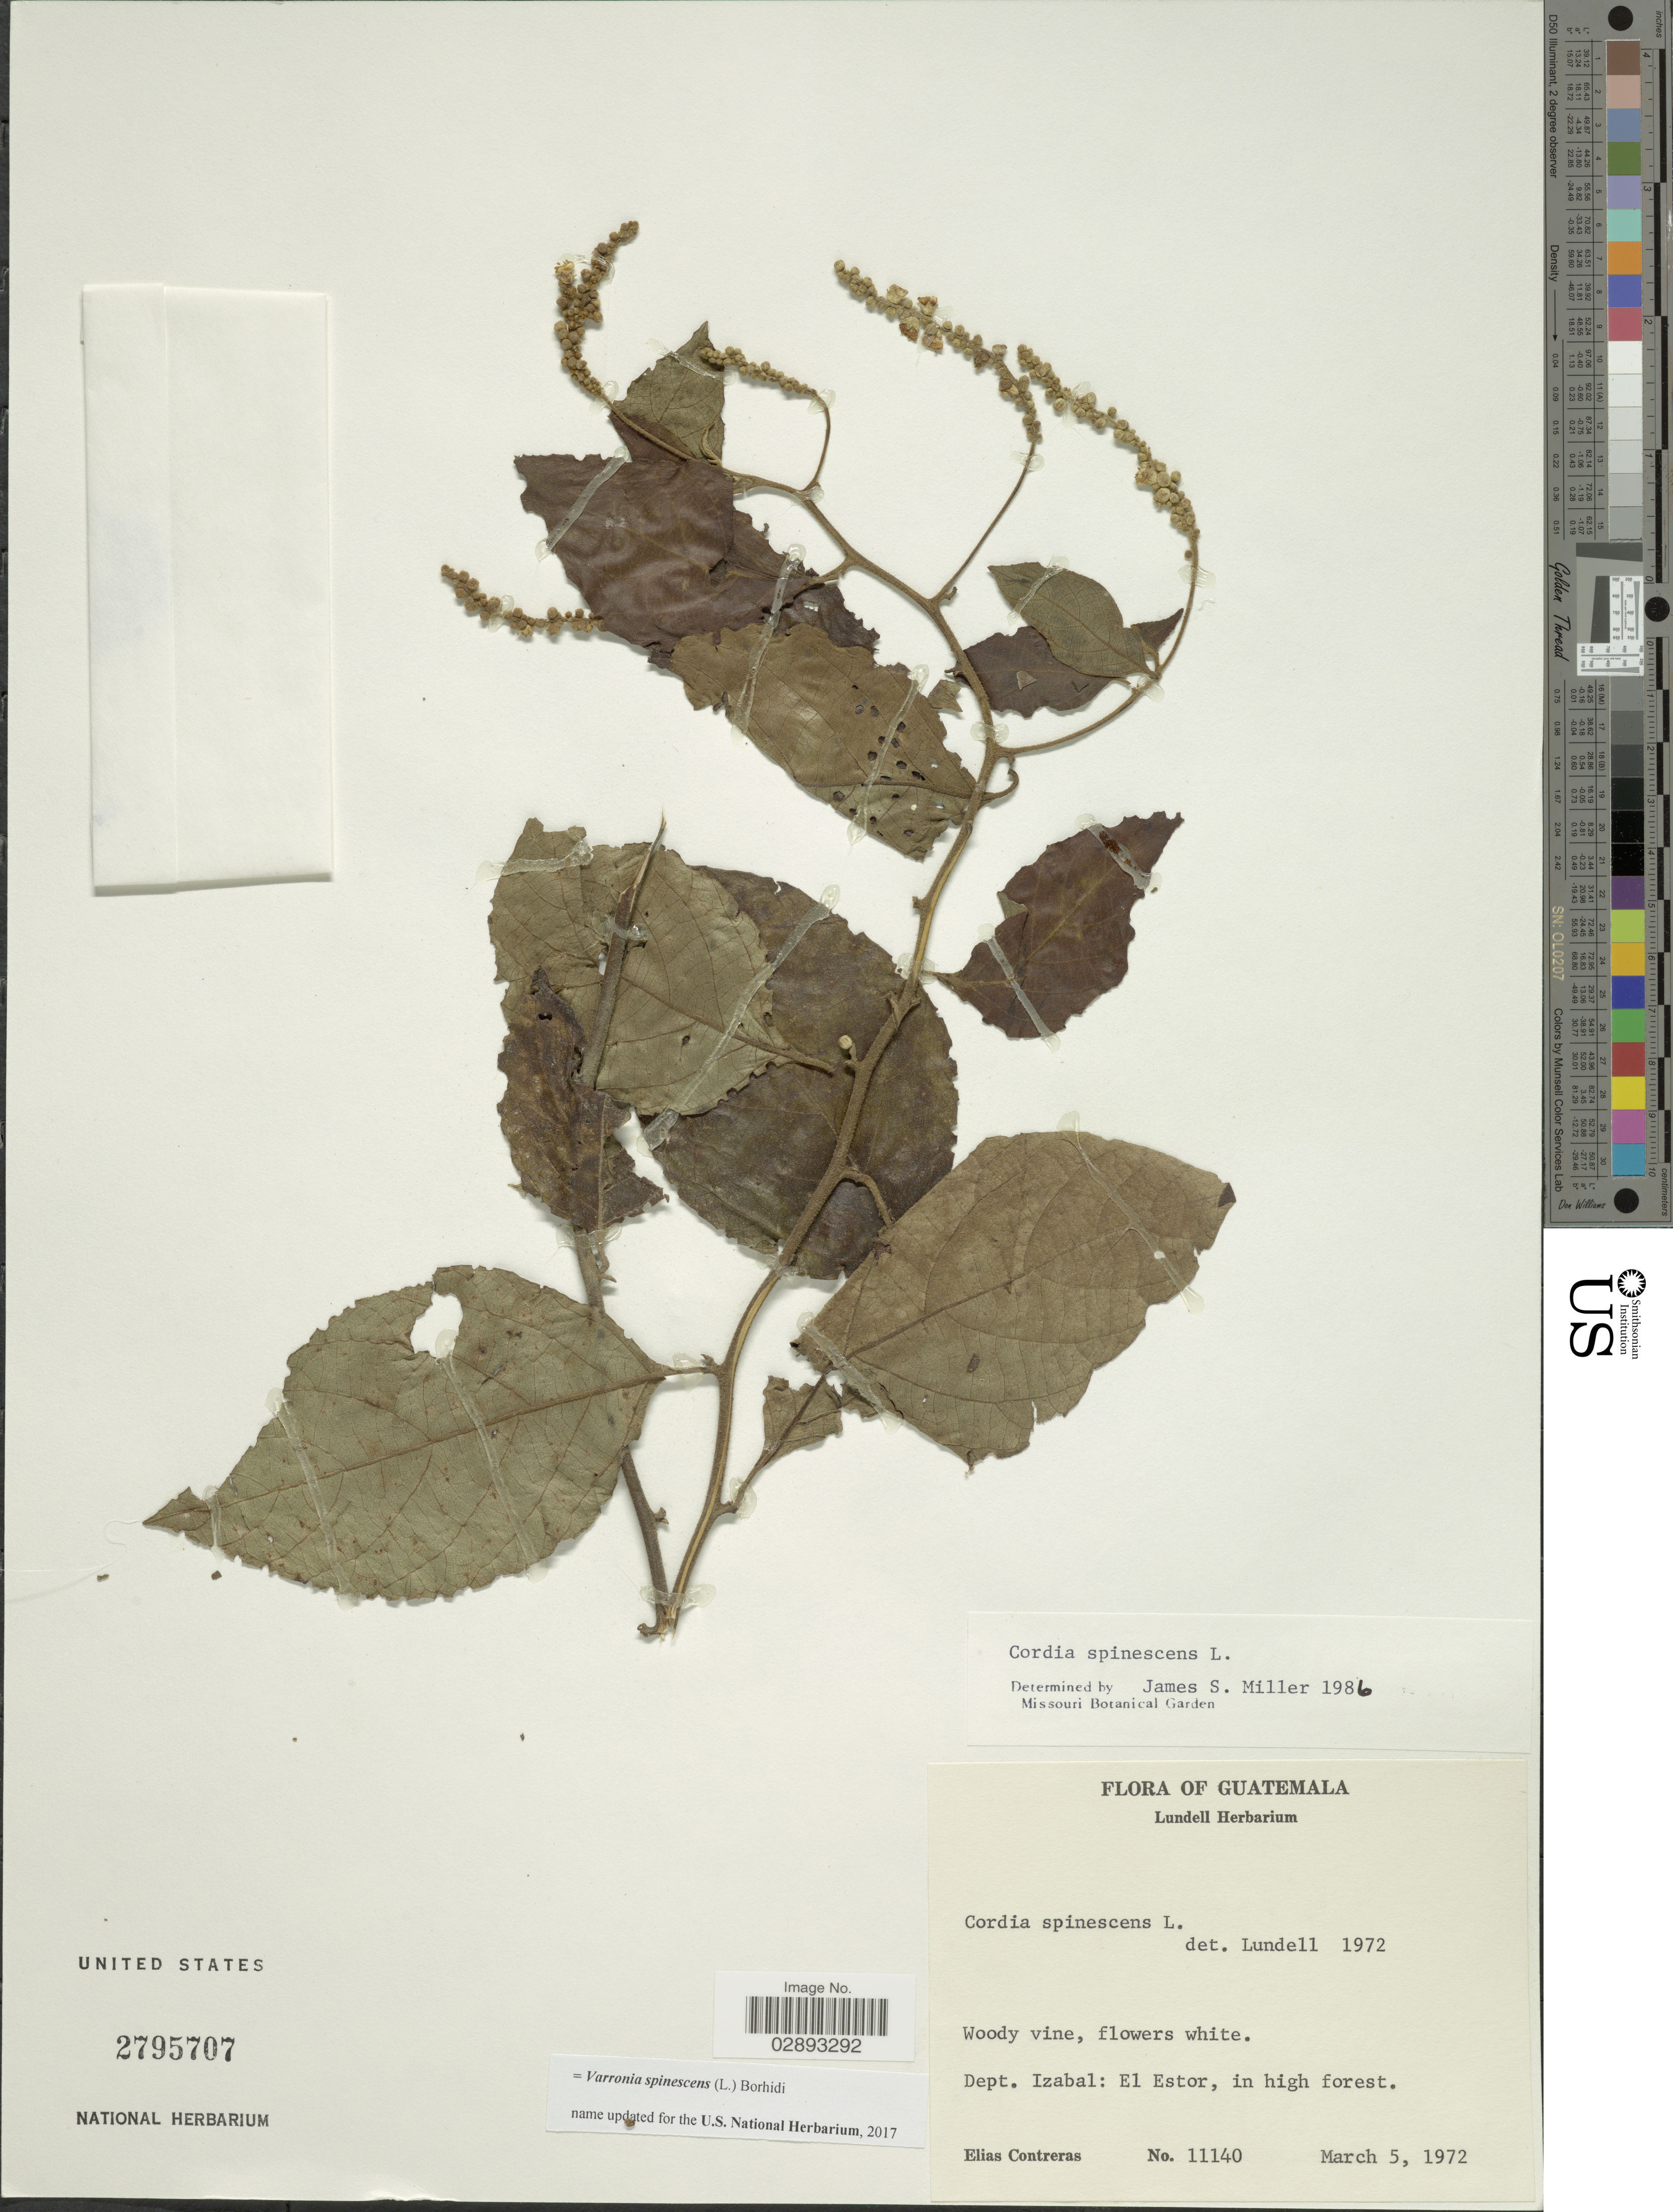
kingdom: Plantae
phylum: Tracheophyta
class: Magnoliopsida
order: Boraginales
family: Cordiaceae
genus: Varronia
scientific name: Varronia spinescens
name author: (L.) Borhidi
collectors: E. Contreras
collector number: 11140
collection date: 1972-03-05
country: Guatemala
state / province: Izabal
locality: Dept. Izabal: El Estor.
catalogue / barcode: US 2795707